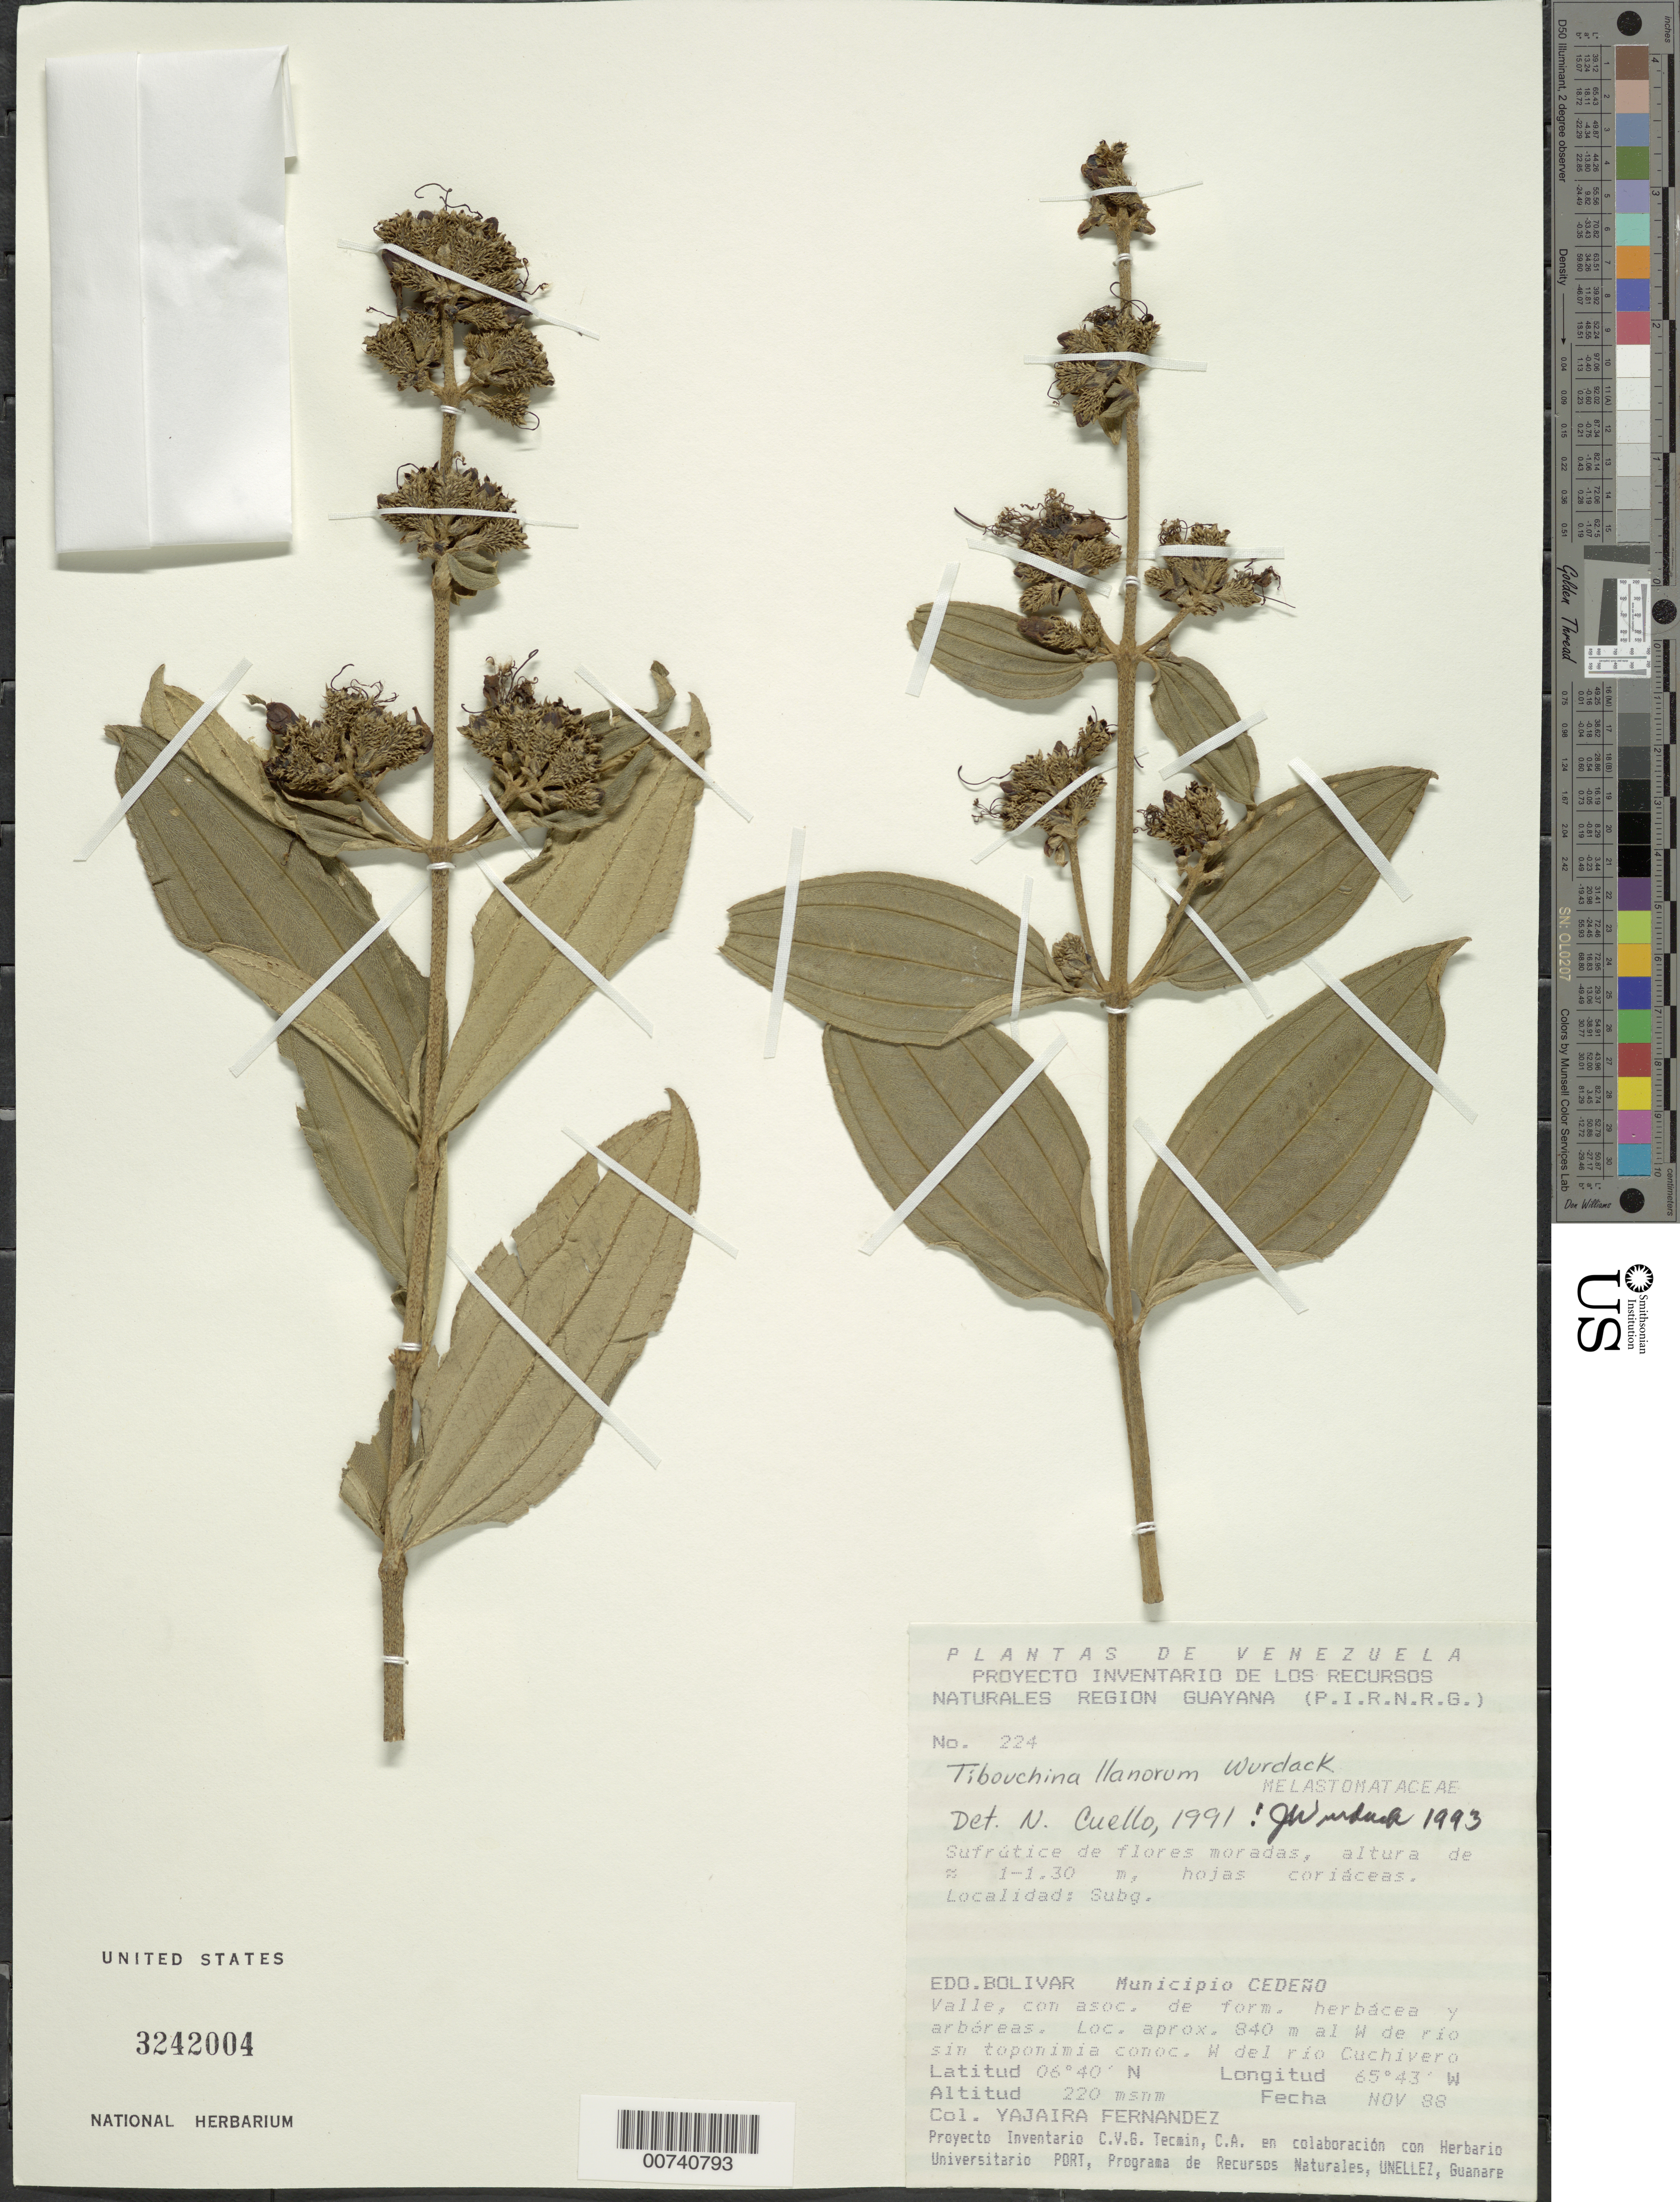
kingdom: Plantae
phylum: Tracheophyta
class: Magnoliopsida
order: Myrtales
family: Melastomataceae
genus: Tibouchina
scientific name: Tibouchina llanorum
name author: Wurdack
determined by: Wurdack, John J., (US), US (UNITED STATES)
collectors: Y. Fernandez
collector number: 224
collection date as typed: Nov-88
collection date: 1988-11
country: Venezuela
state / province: Bolívar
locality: Mun. Cedeño, W of Río Cuchivero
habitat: Valle, herbacea y arboreas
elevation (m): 220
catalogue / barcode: US 3242004